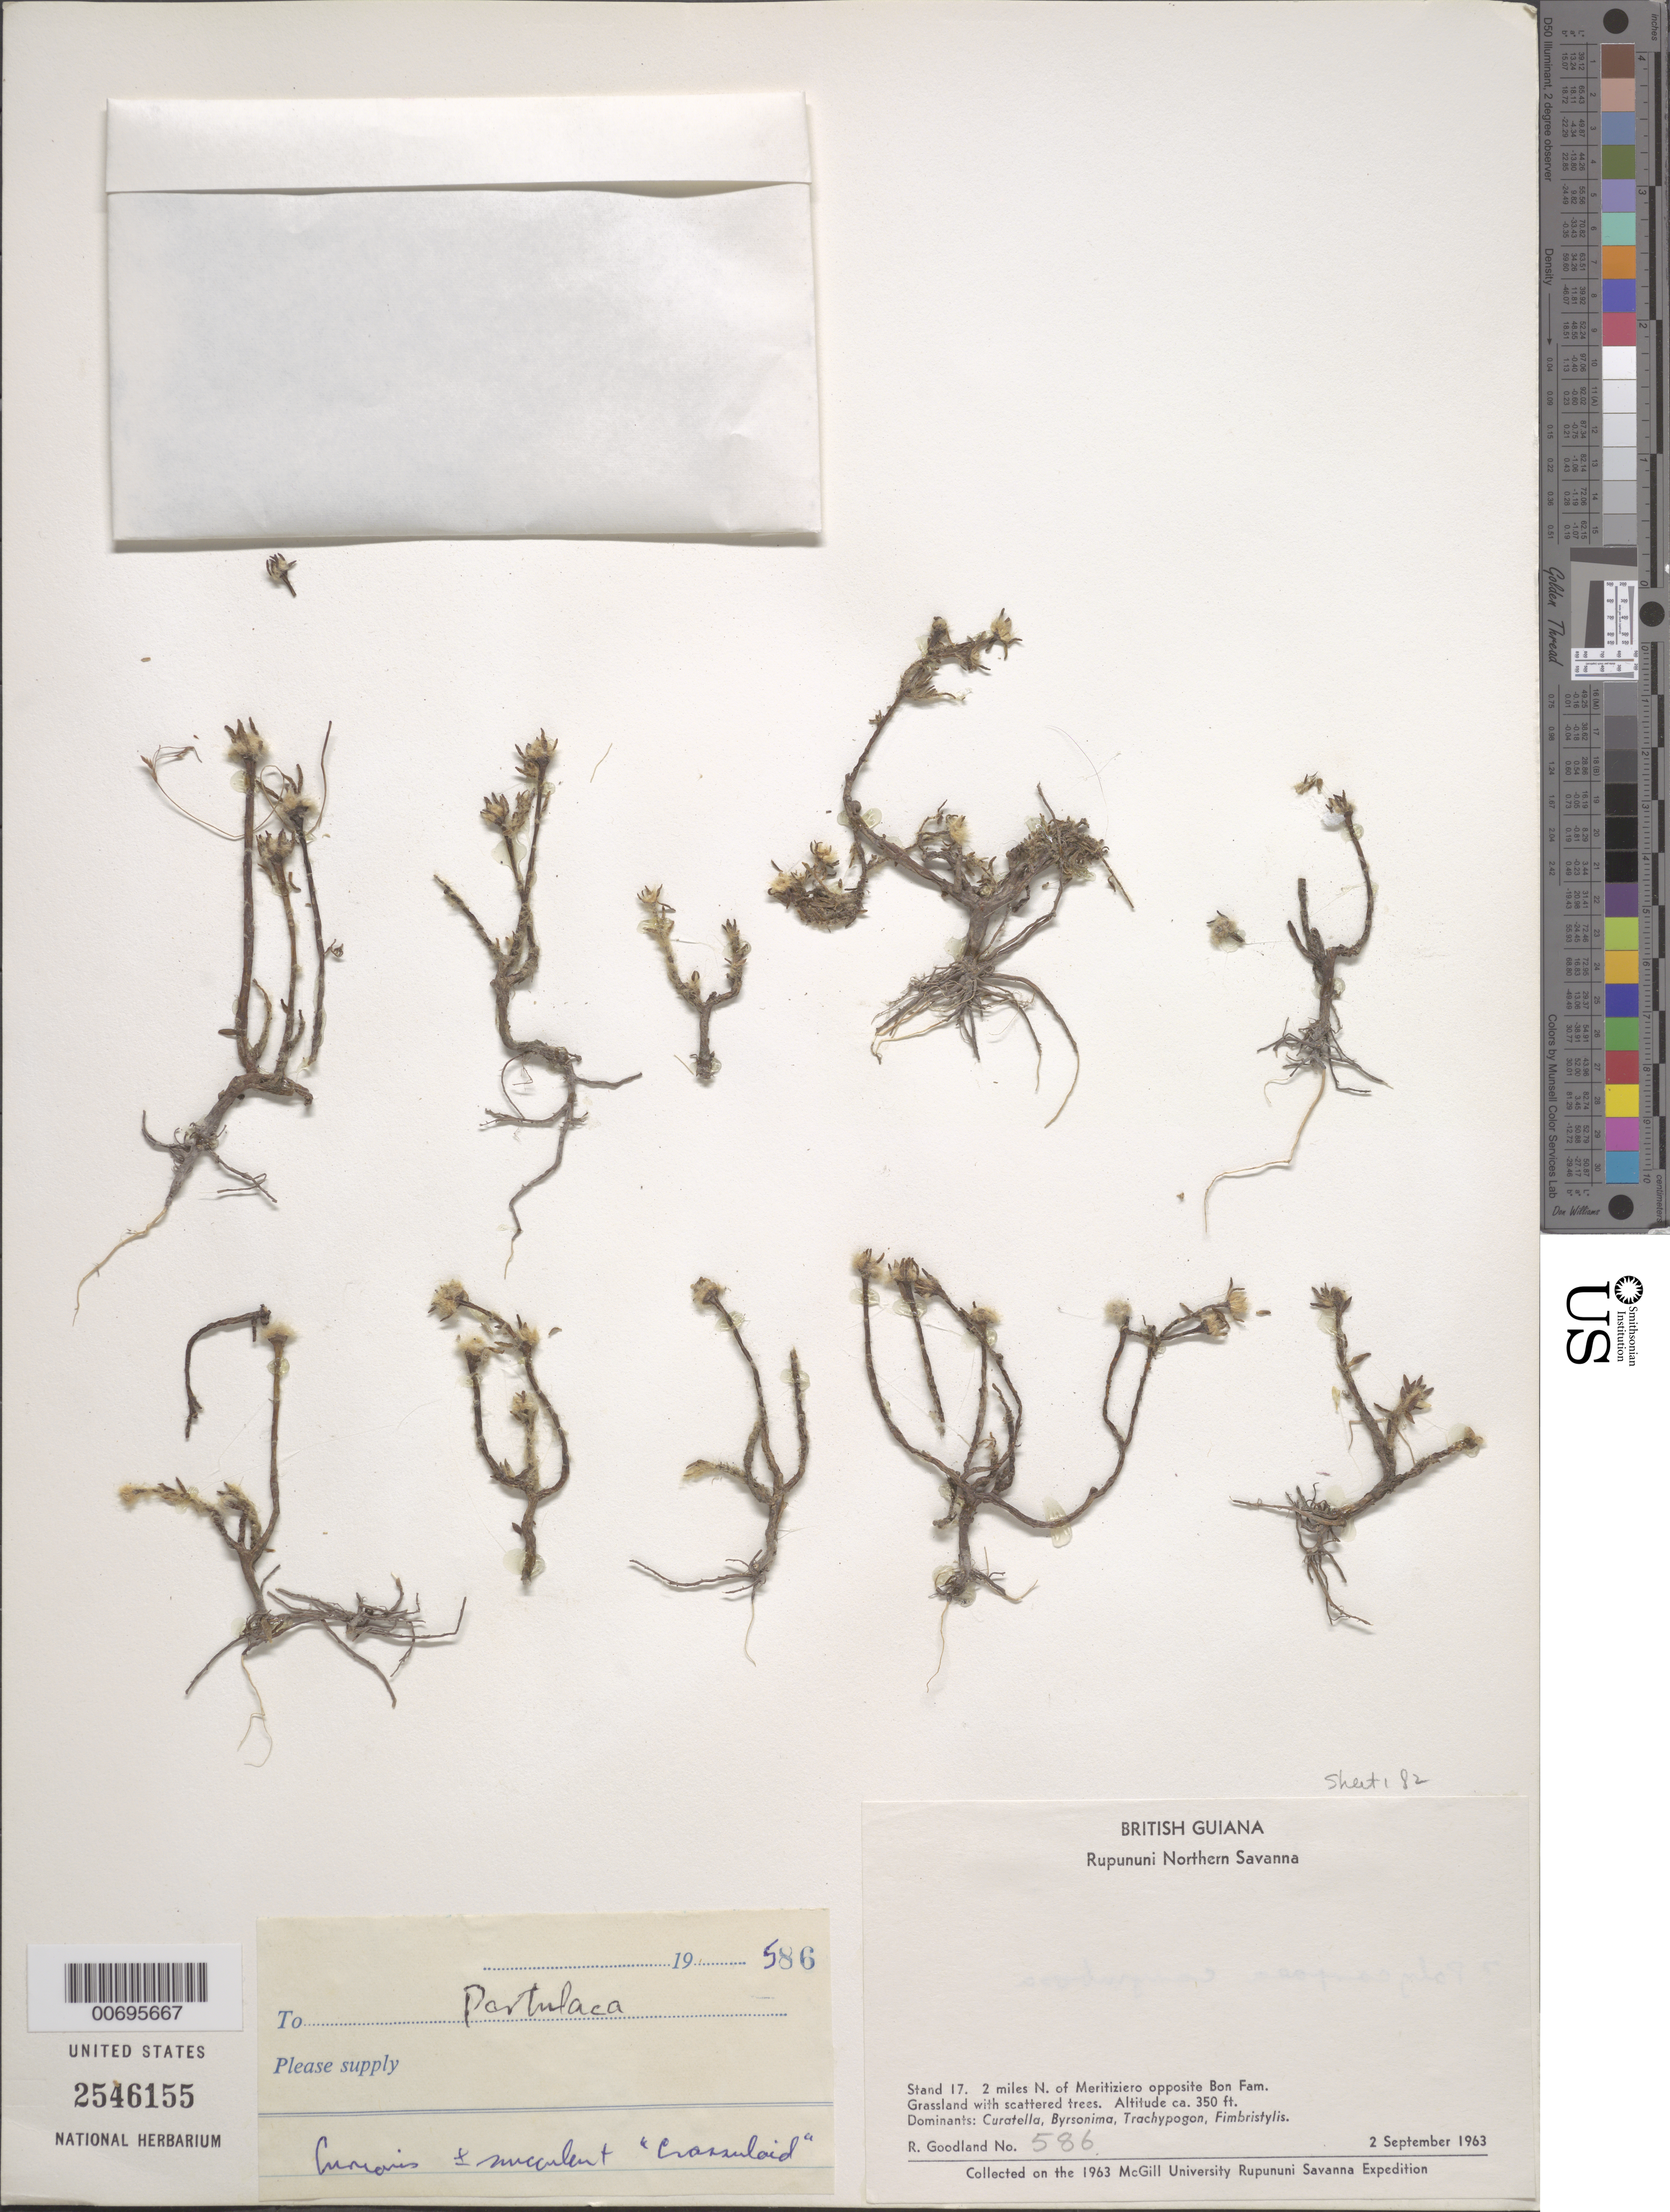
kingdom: Plantae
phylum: Tracheophyta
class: Magnoliopsida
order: Caryophyllales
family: Portulacaceae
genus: Portulaca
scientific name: Portulaca sp.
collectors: R. Goodland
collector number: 586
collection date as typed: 2-Sep-63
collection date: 1963-09-02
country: Guyana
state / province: U. Takutu-U. Essequibo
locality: Rupununi Northern Savanna, Meritiziero, 2 mi N of; opposite Bon Fam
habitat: Grassland with scattered trees. Dominants: Curatella, Byrsonima, Trachypogon, Fimbristylis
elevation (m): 107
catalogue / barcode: US 2546155